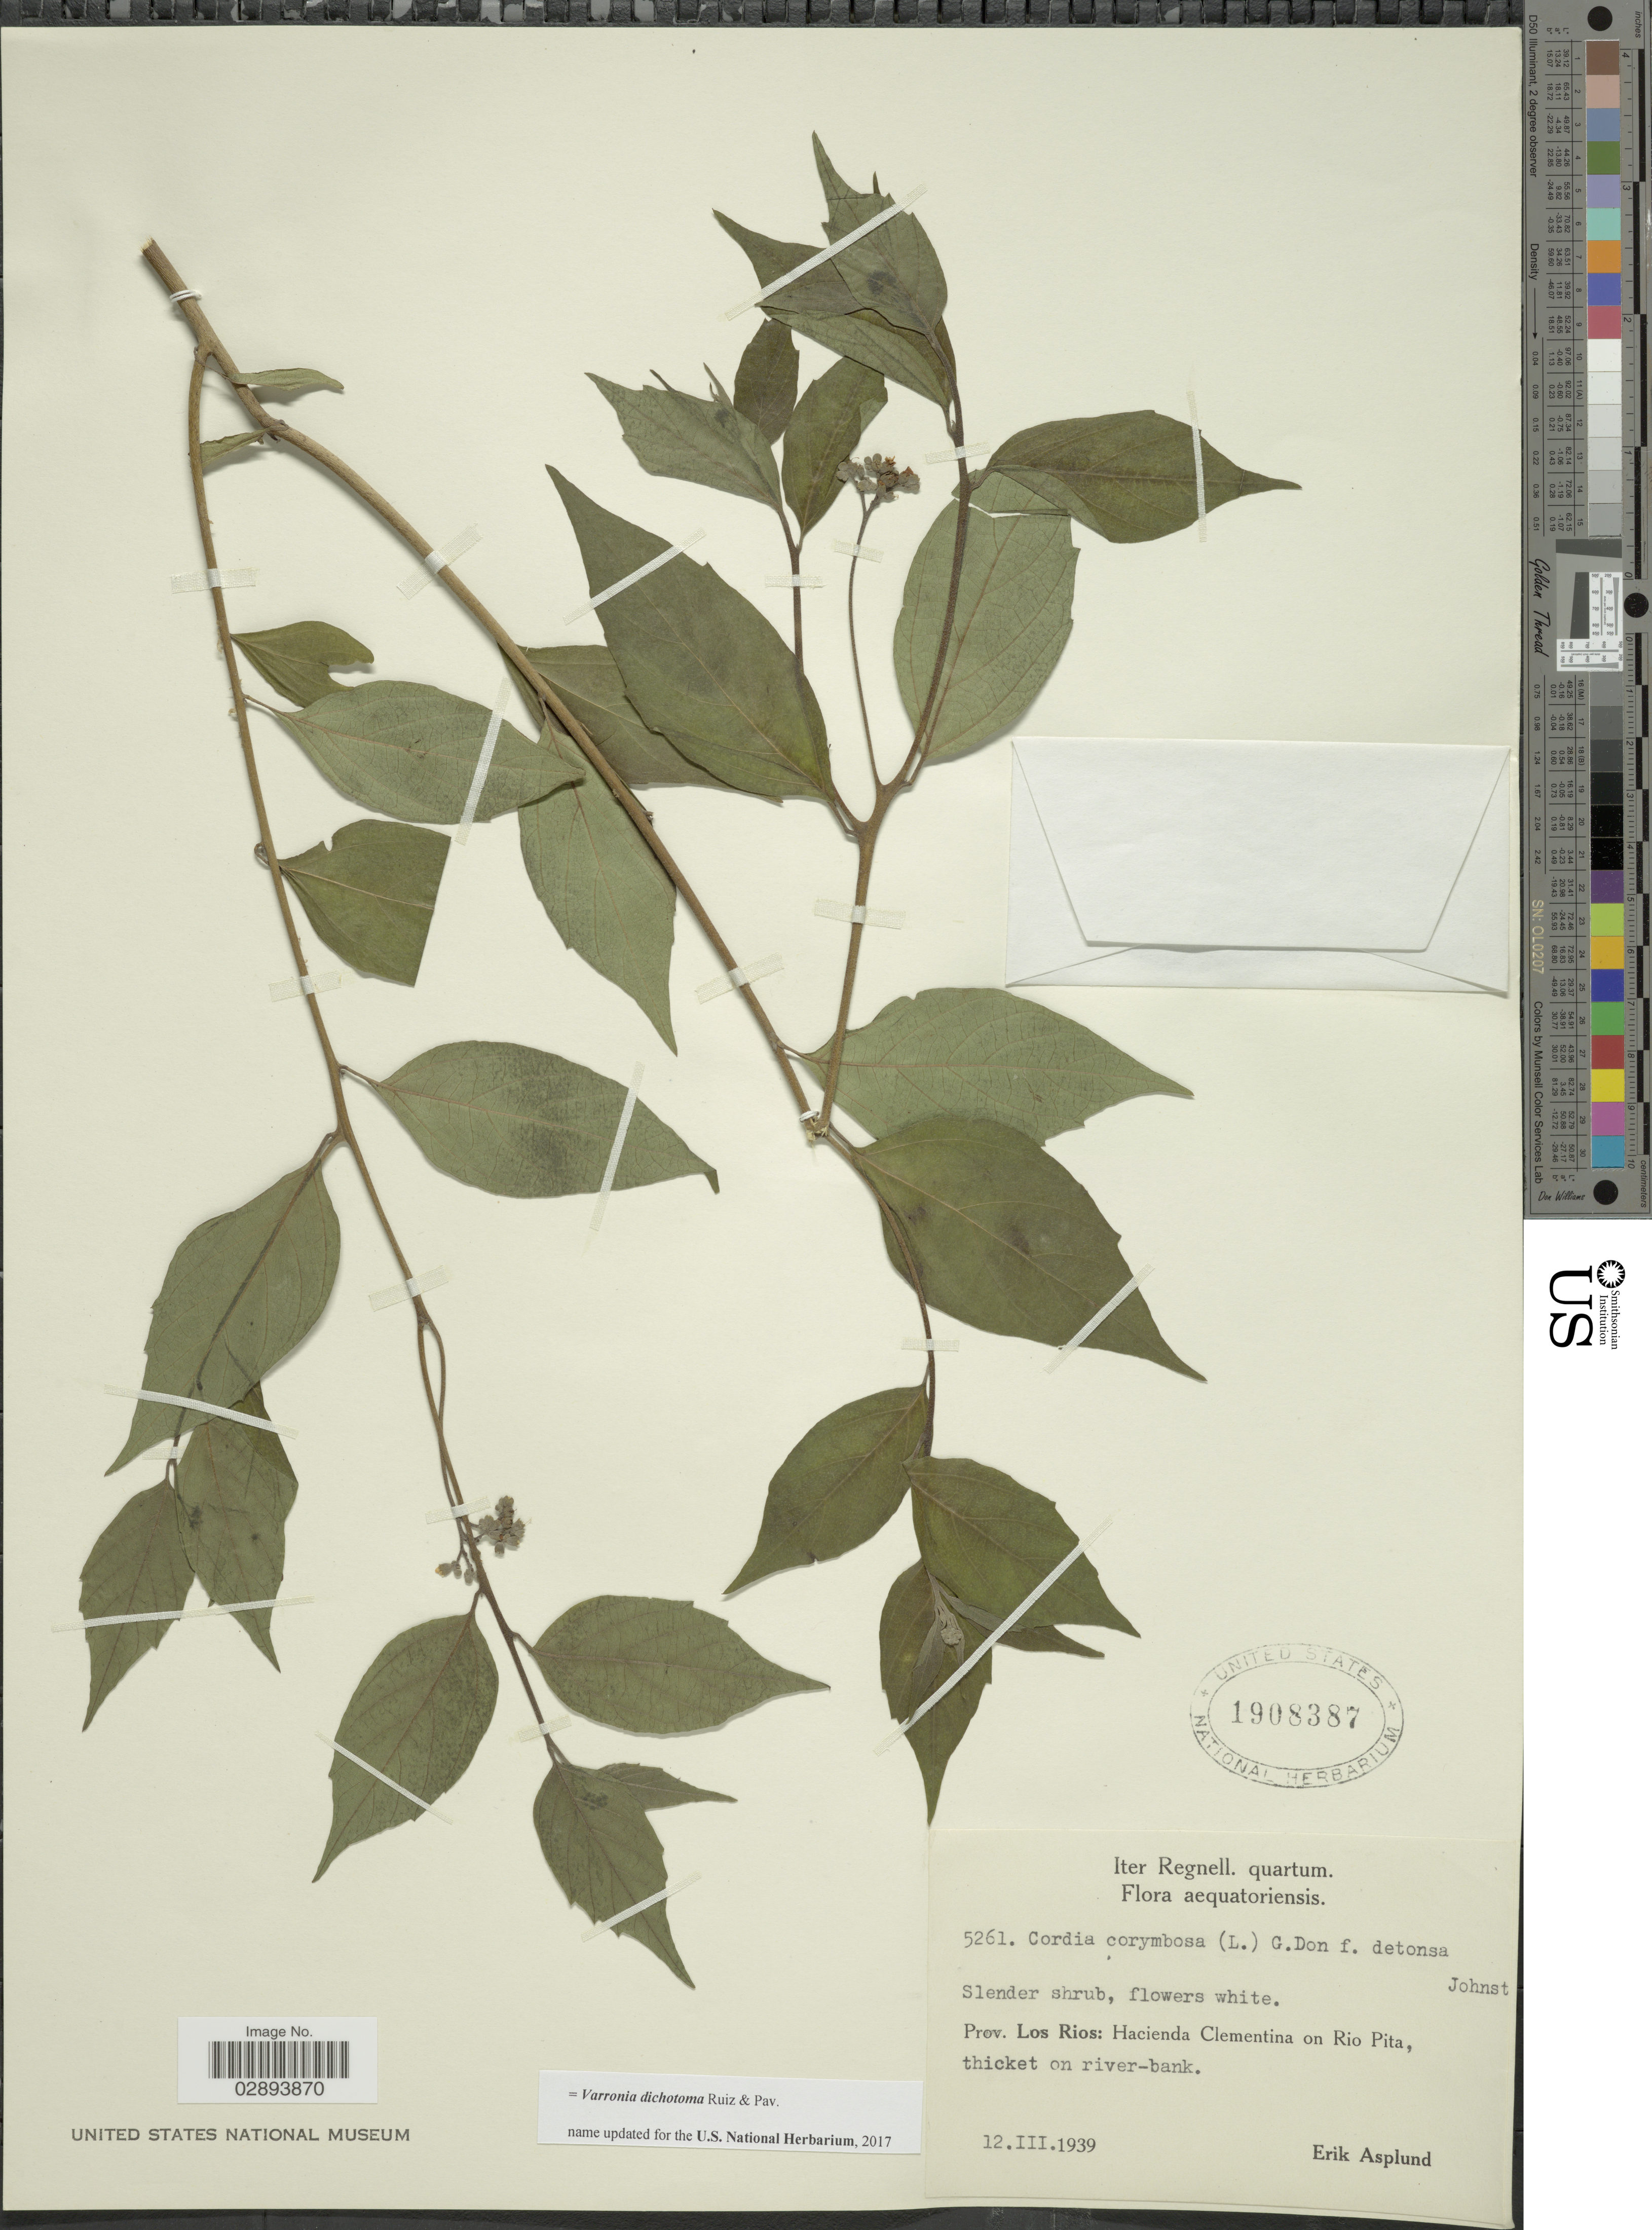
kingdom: Plantae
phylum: Tracheophyta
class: Magnoliopsida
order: Boraginales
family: Cordiaceae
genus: Varronia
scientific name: Varronia dichotoma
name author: Ruiz & Pav.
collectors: E. Asplund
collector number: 5261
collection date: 1939-03-12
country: Ecuador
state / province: Los Ríos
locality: Hacienda Clementina on Rio Pita.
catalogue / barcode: US 1908387